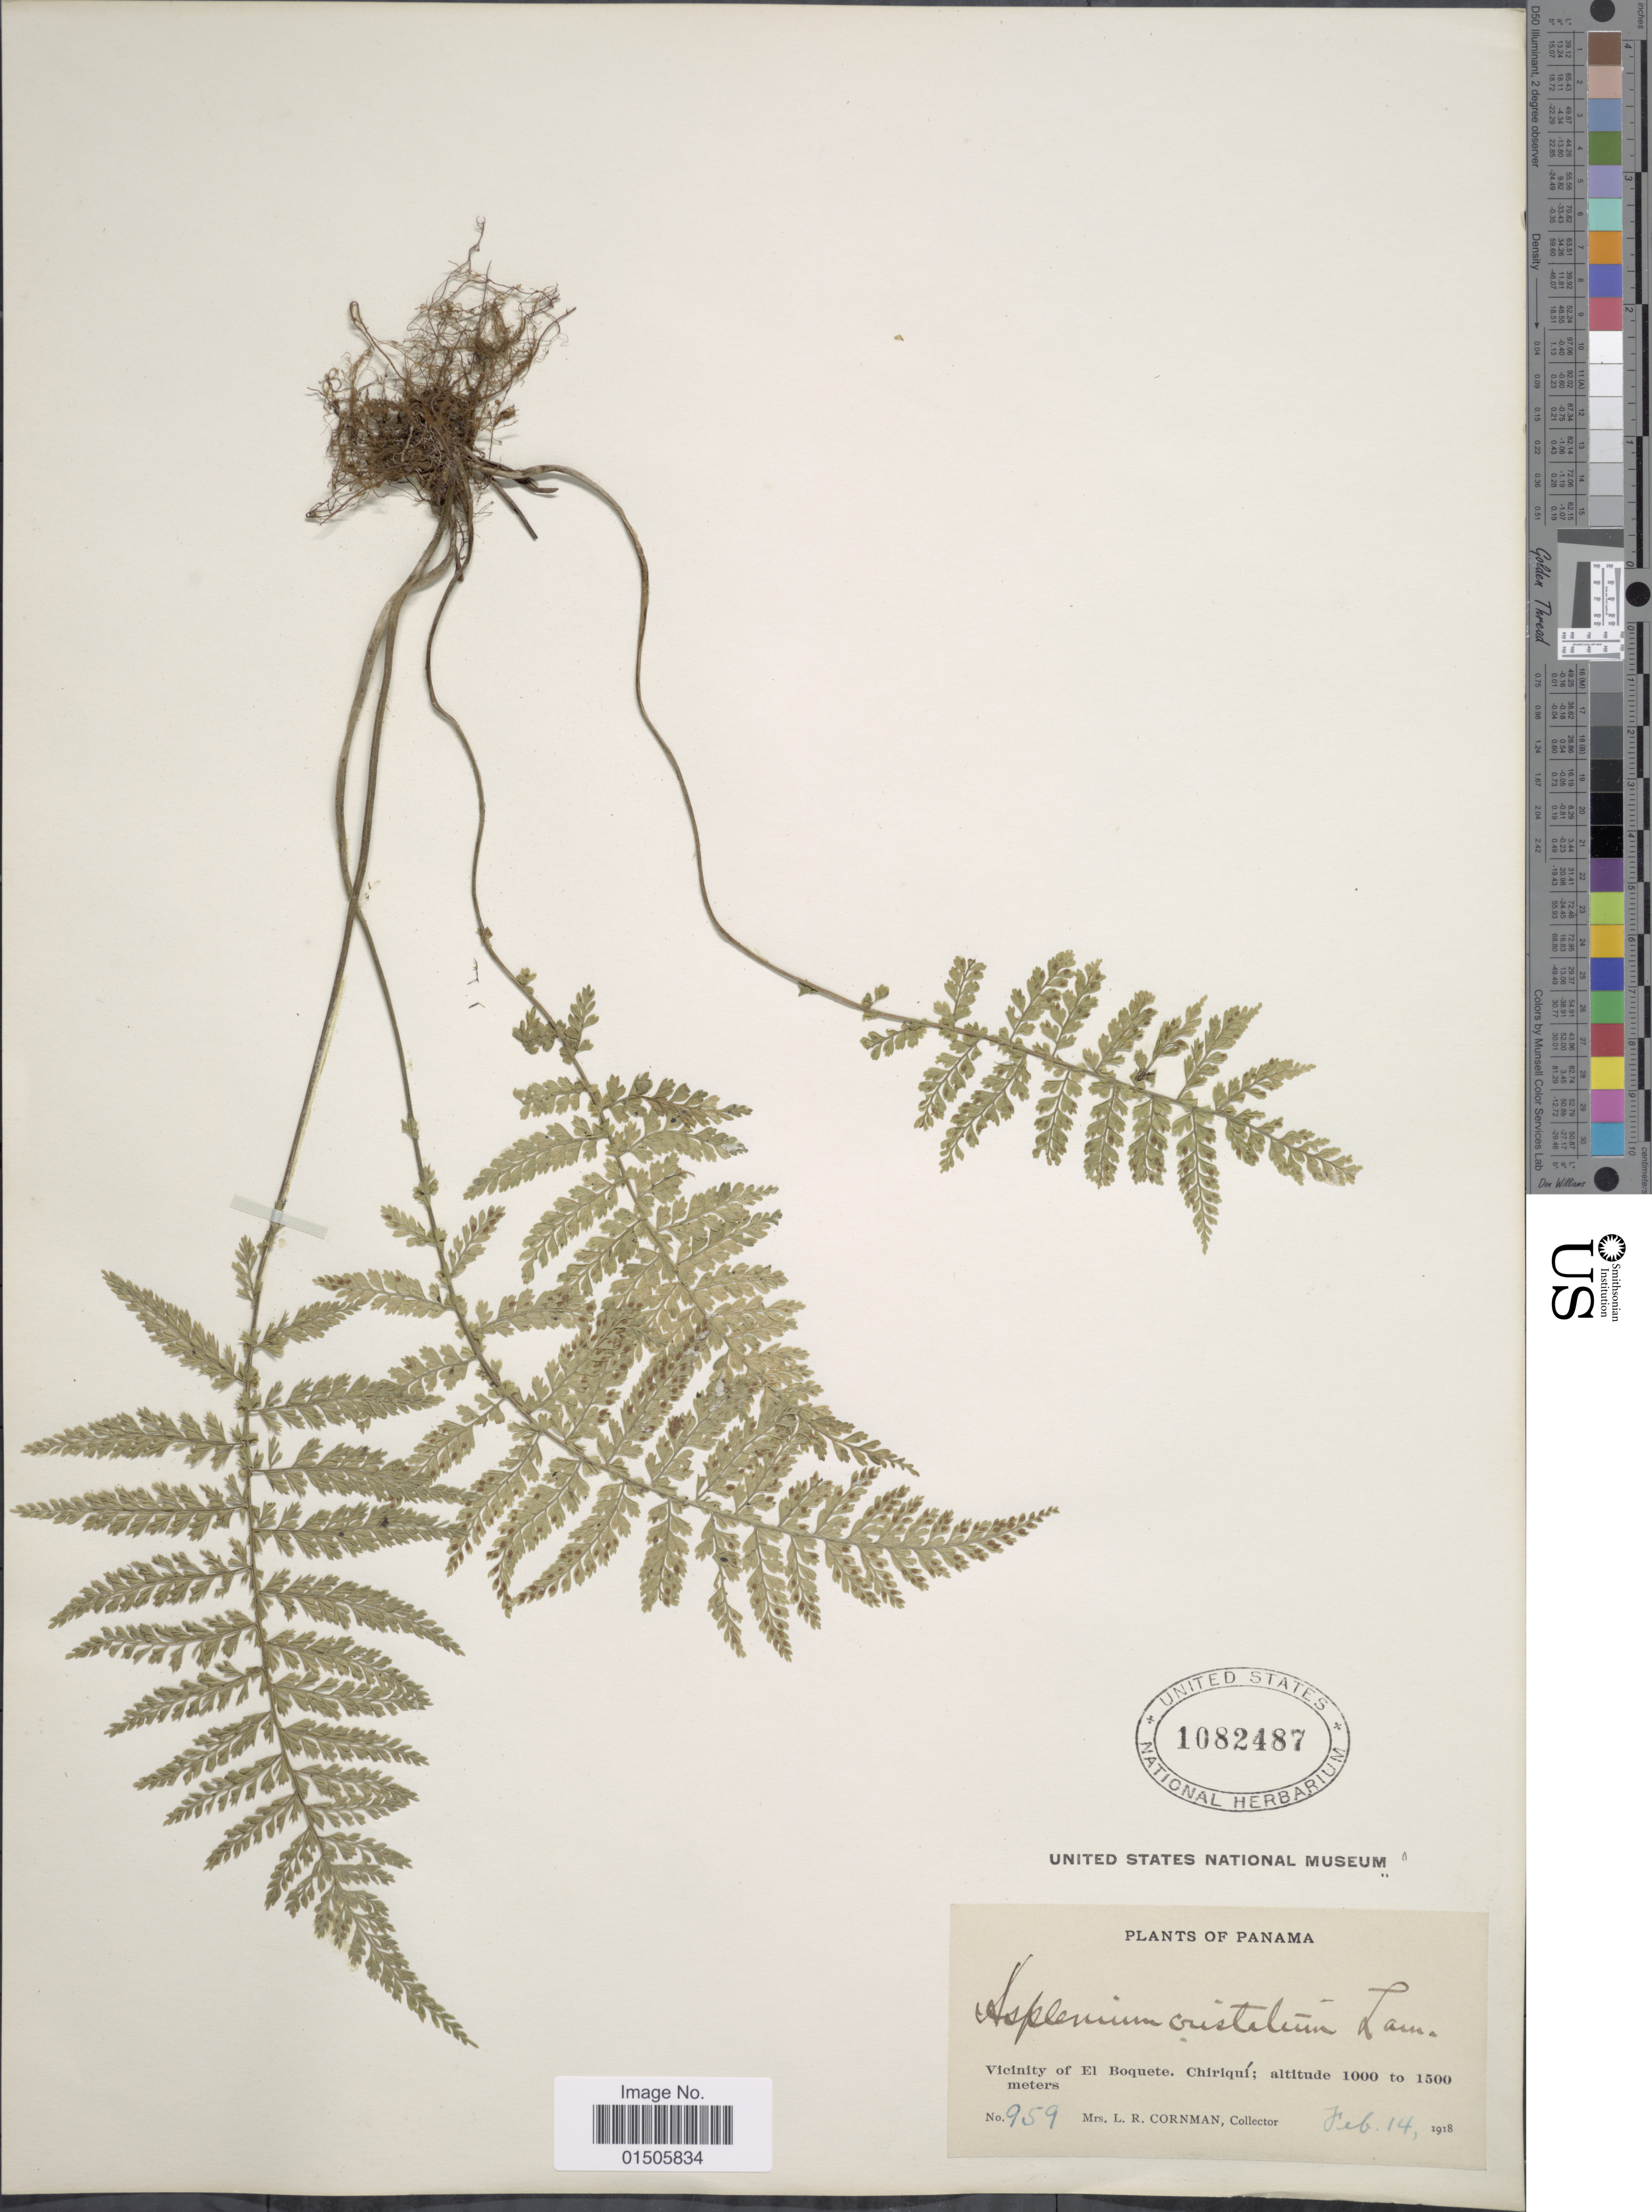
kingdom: Plantae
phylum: Tracheophyta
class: Polypodiopsida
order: Polypodiales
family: Aspleniaceae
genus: Asplenium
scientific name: Asplenium cristatum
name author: Lam.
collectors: L. Cornman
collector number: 959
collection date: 1918-02-14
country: Panama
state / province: Chiriqui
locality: Vicinity of El Boquete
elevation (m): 1000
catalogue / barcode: US 1082487